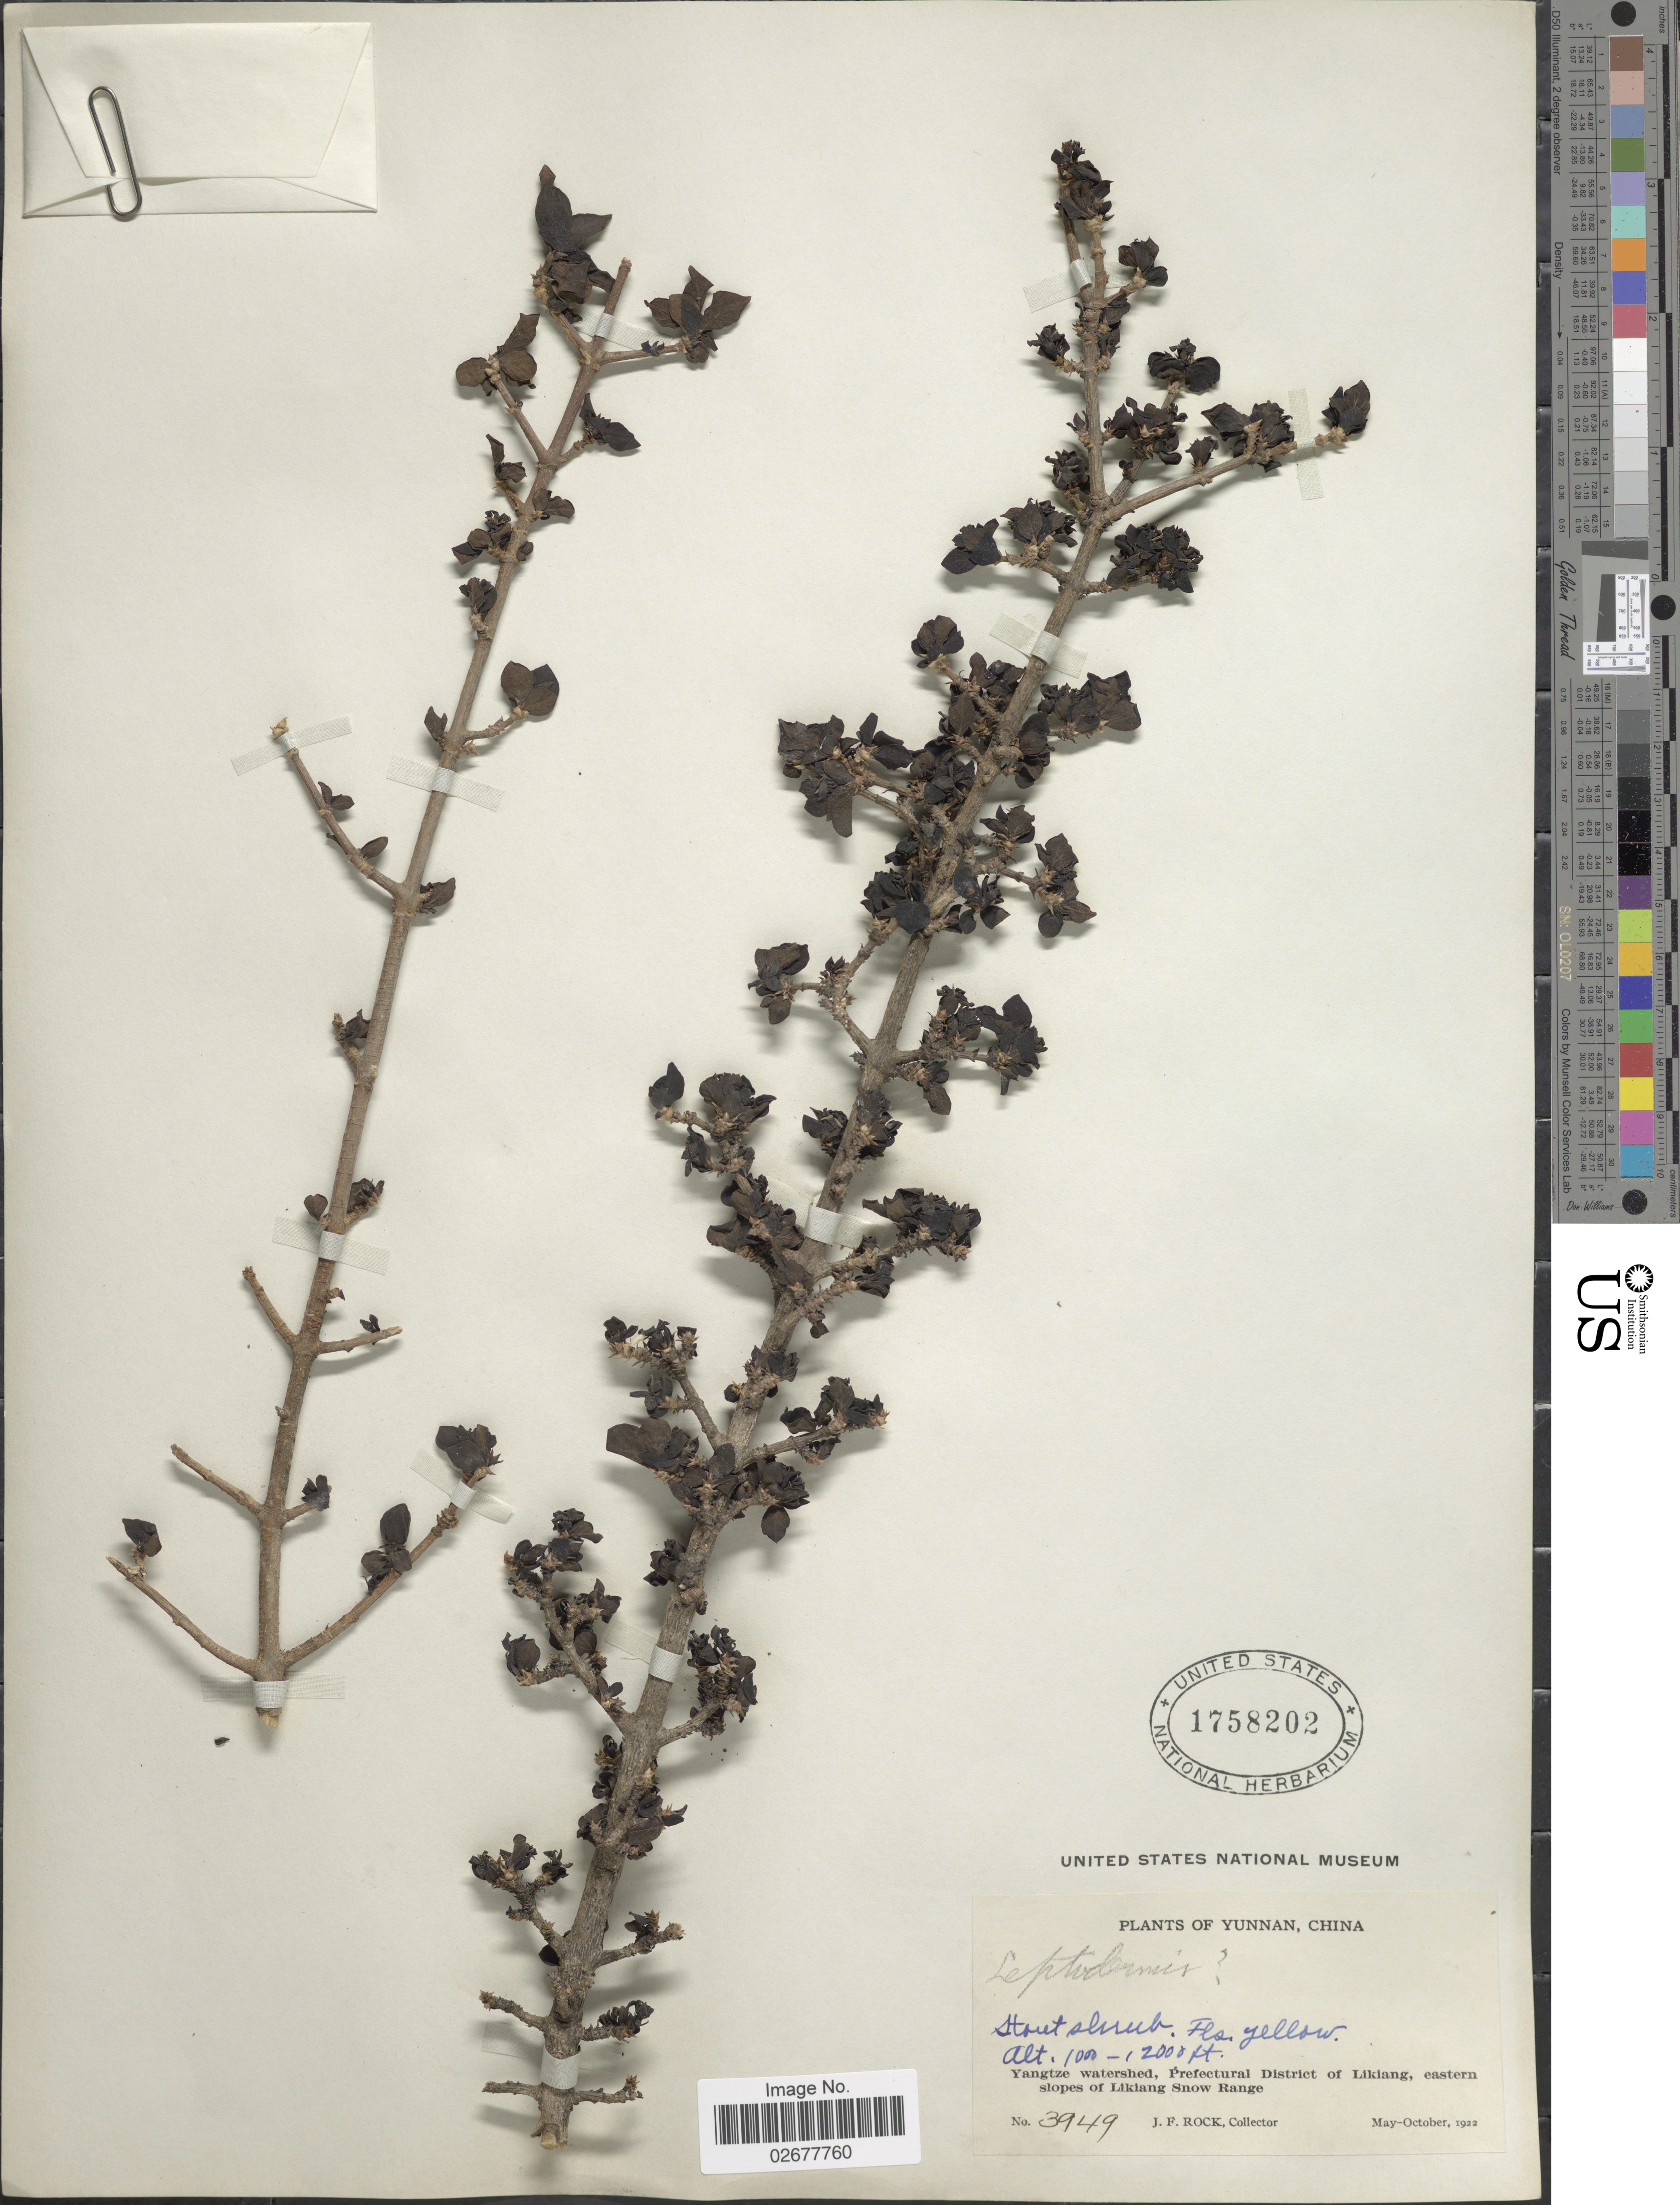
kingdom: Plantae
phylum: Tracheophyta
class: Magnoliopsida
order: Gentianales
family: Rubiaceae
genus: Leptodermis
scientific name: Leptodermis sp.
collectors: J. Rock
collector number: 3949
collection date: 1922-05/1922-10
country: China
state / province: Yunnan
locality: Yangtze watershed, Prefectural District of Likiang, eastern slopes of Likiang Snow Range.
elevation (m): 305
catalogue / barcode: US 1758202